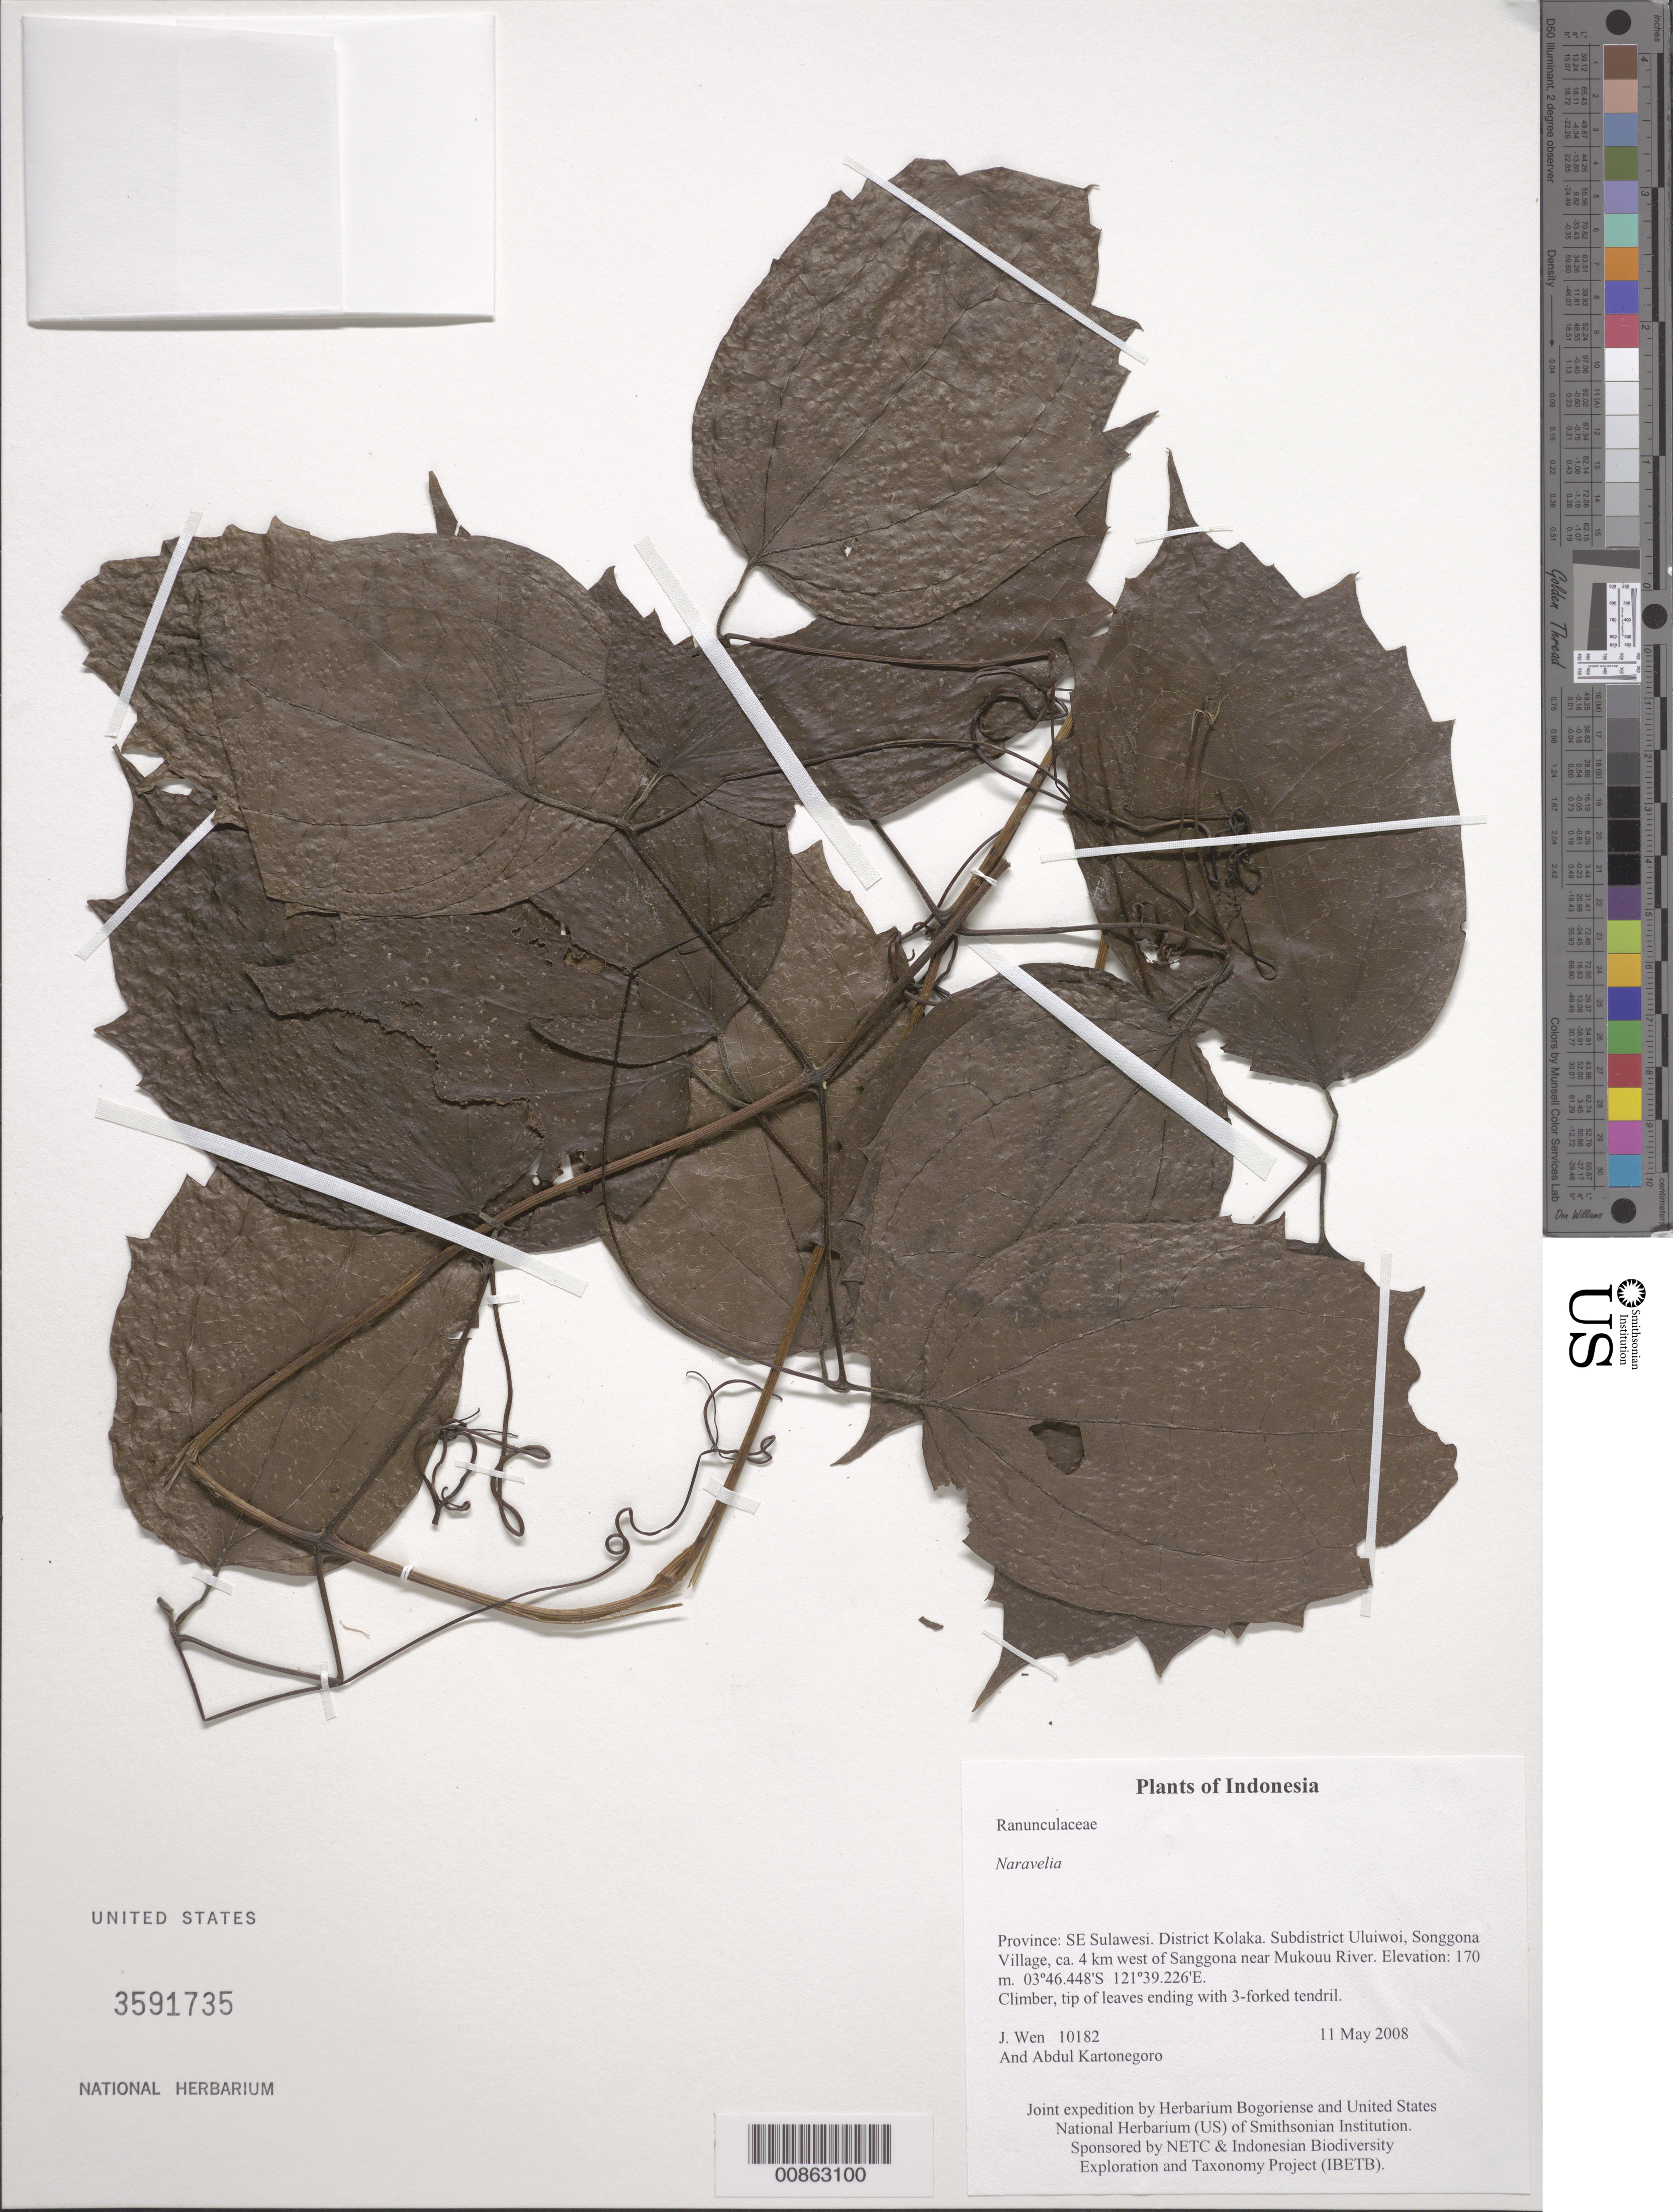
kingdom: Plantae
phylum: Tracheophyta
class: Magnoliopsida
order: Ranunculales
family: Ranunculaceae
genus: Clematis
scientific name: Clematis sp.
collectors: J. Wen & A. Kartonegoro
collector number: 10182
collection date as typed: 11 May 2008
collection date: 2008-05-11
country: Indonesia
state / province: Sulawesi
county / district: Sulawesi Tenggara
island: Sulawesi [Celebes]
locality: District Kolaka, subdistrict Uluiwoi, Sanggona Village, ca. 4 km west of Sanggona, near Mukouu River.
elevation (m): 170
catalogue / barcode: US 3591735